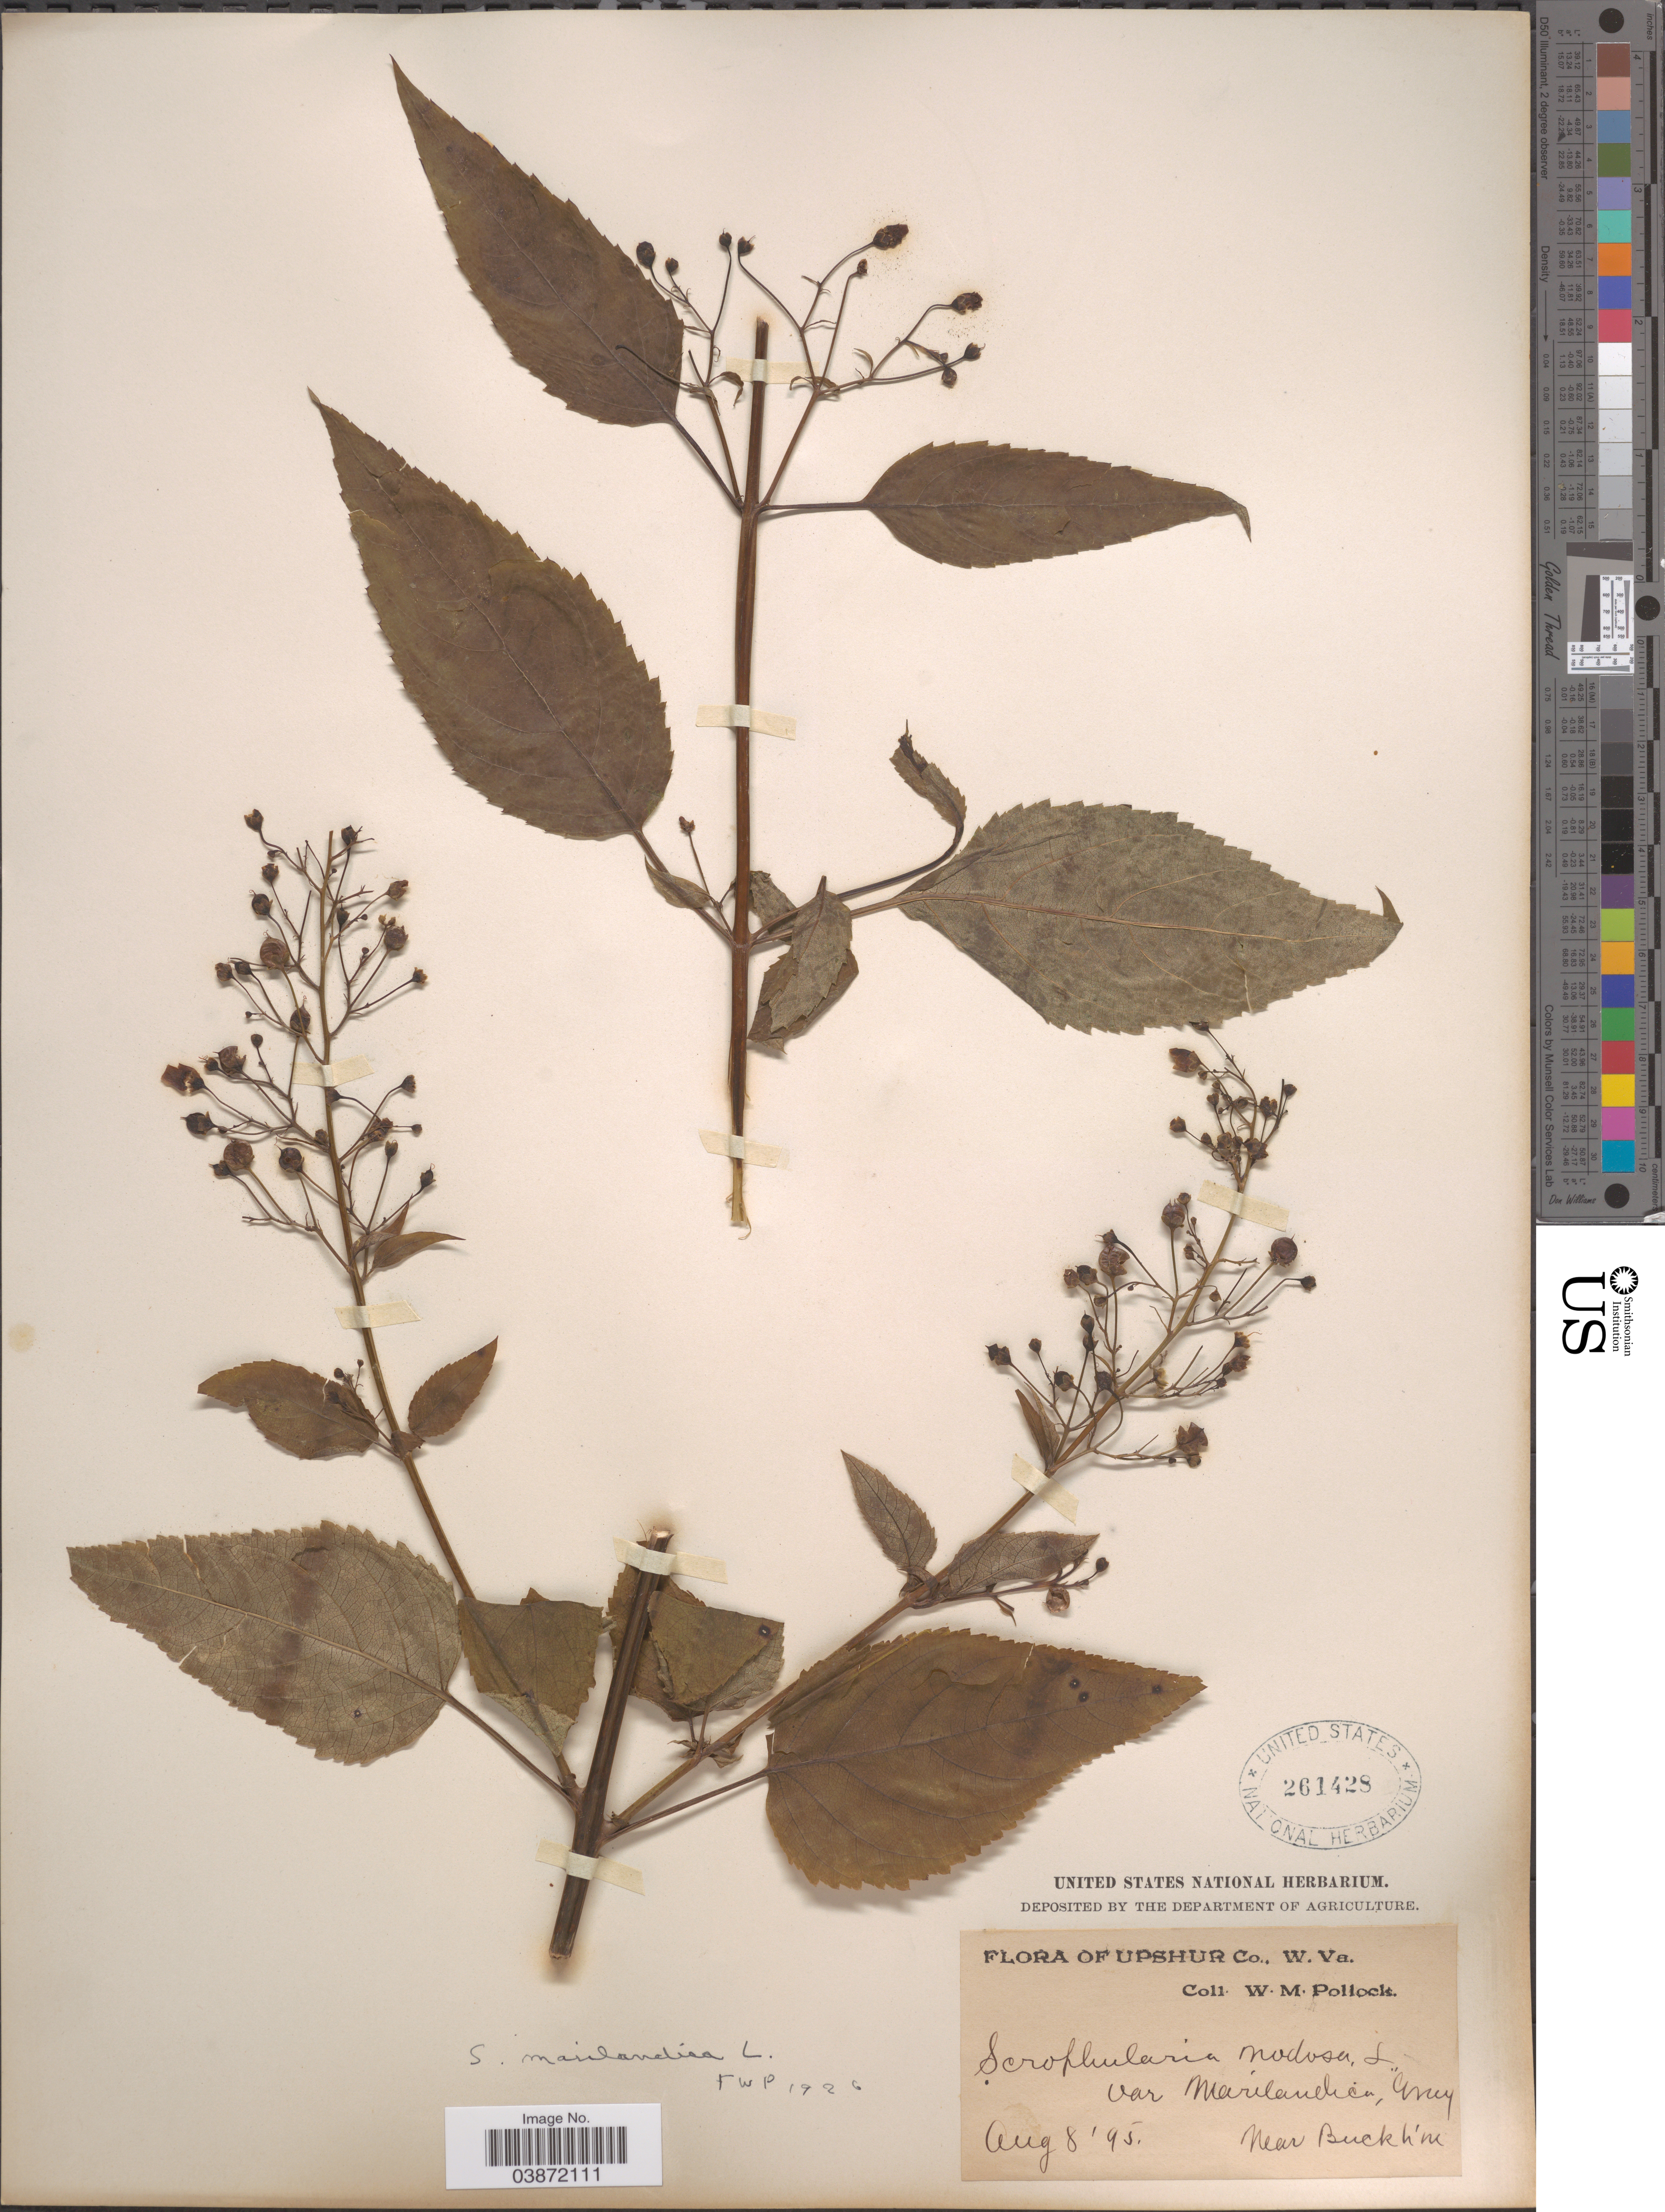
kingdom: Plantae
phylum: Tracheophyta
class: Magnoliopsida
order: Lamiales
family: Scrophulariaceae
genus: Scrophularia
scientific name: Scrophularia marilandica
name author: L.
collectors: W. M. Pollock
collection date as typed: Transcribed d/m/y: 8/8/95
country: United States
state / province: West Virginia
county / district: Upshur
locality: Near Buckh'm.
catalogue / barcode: US 261428